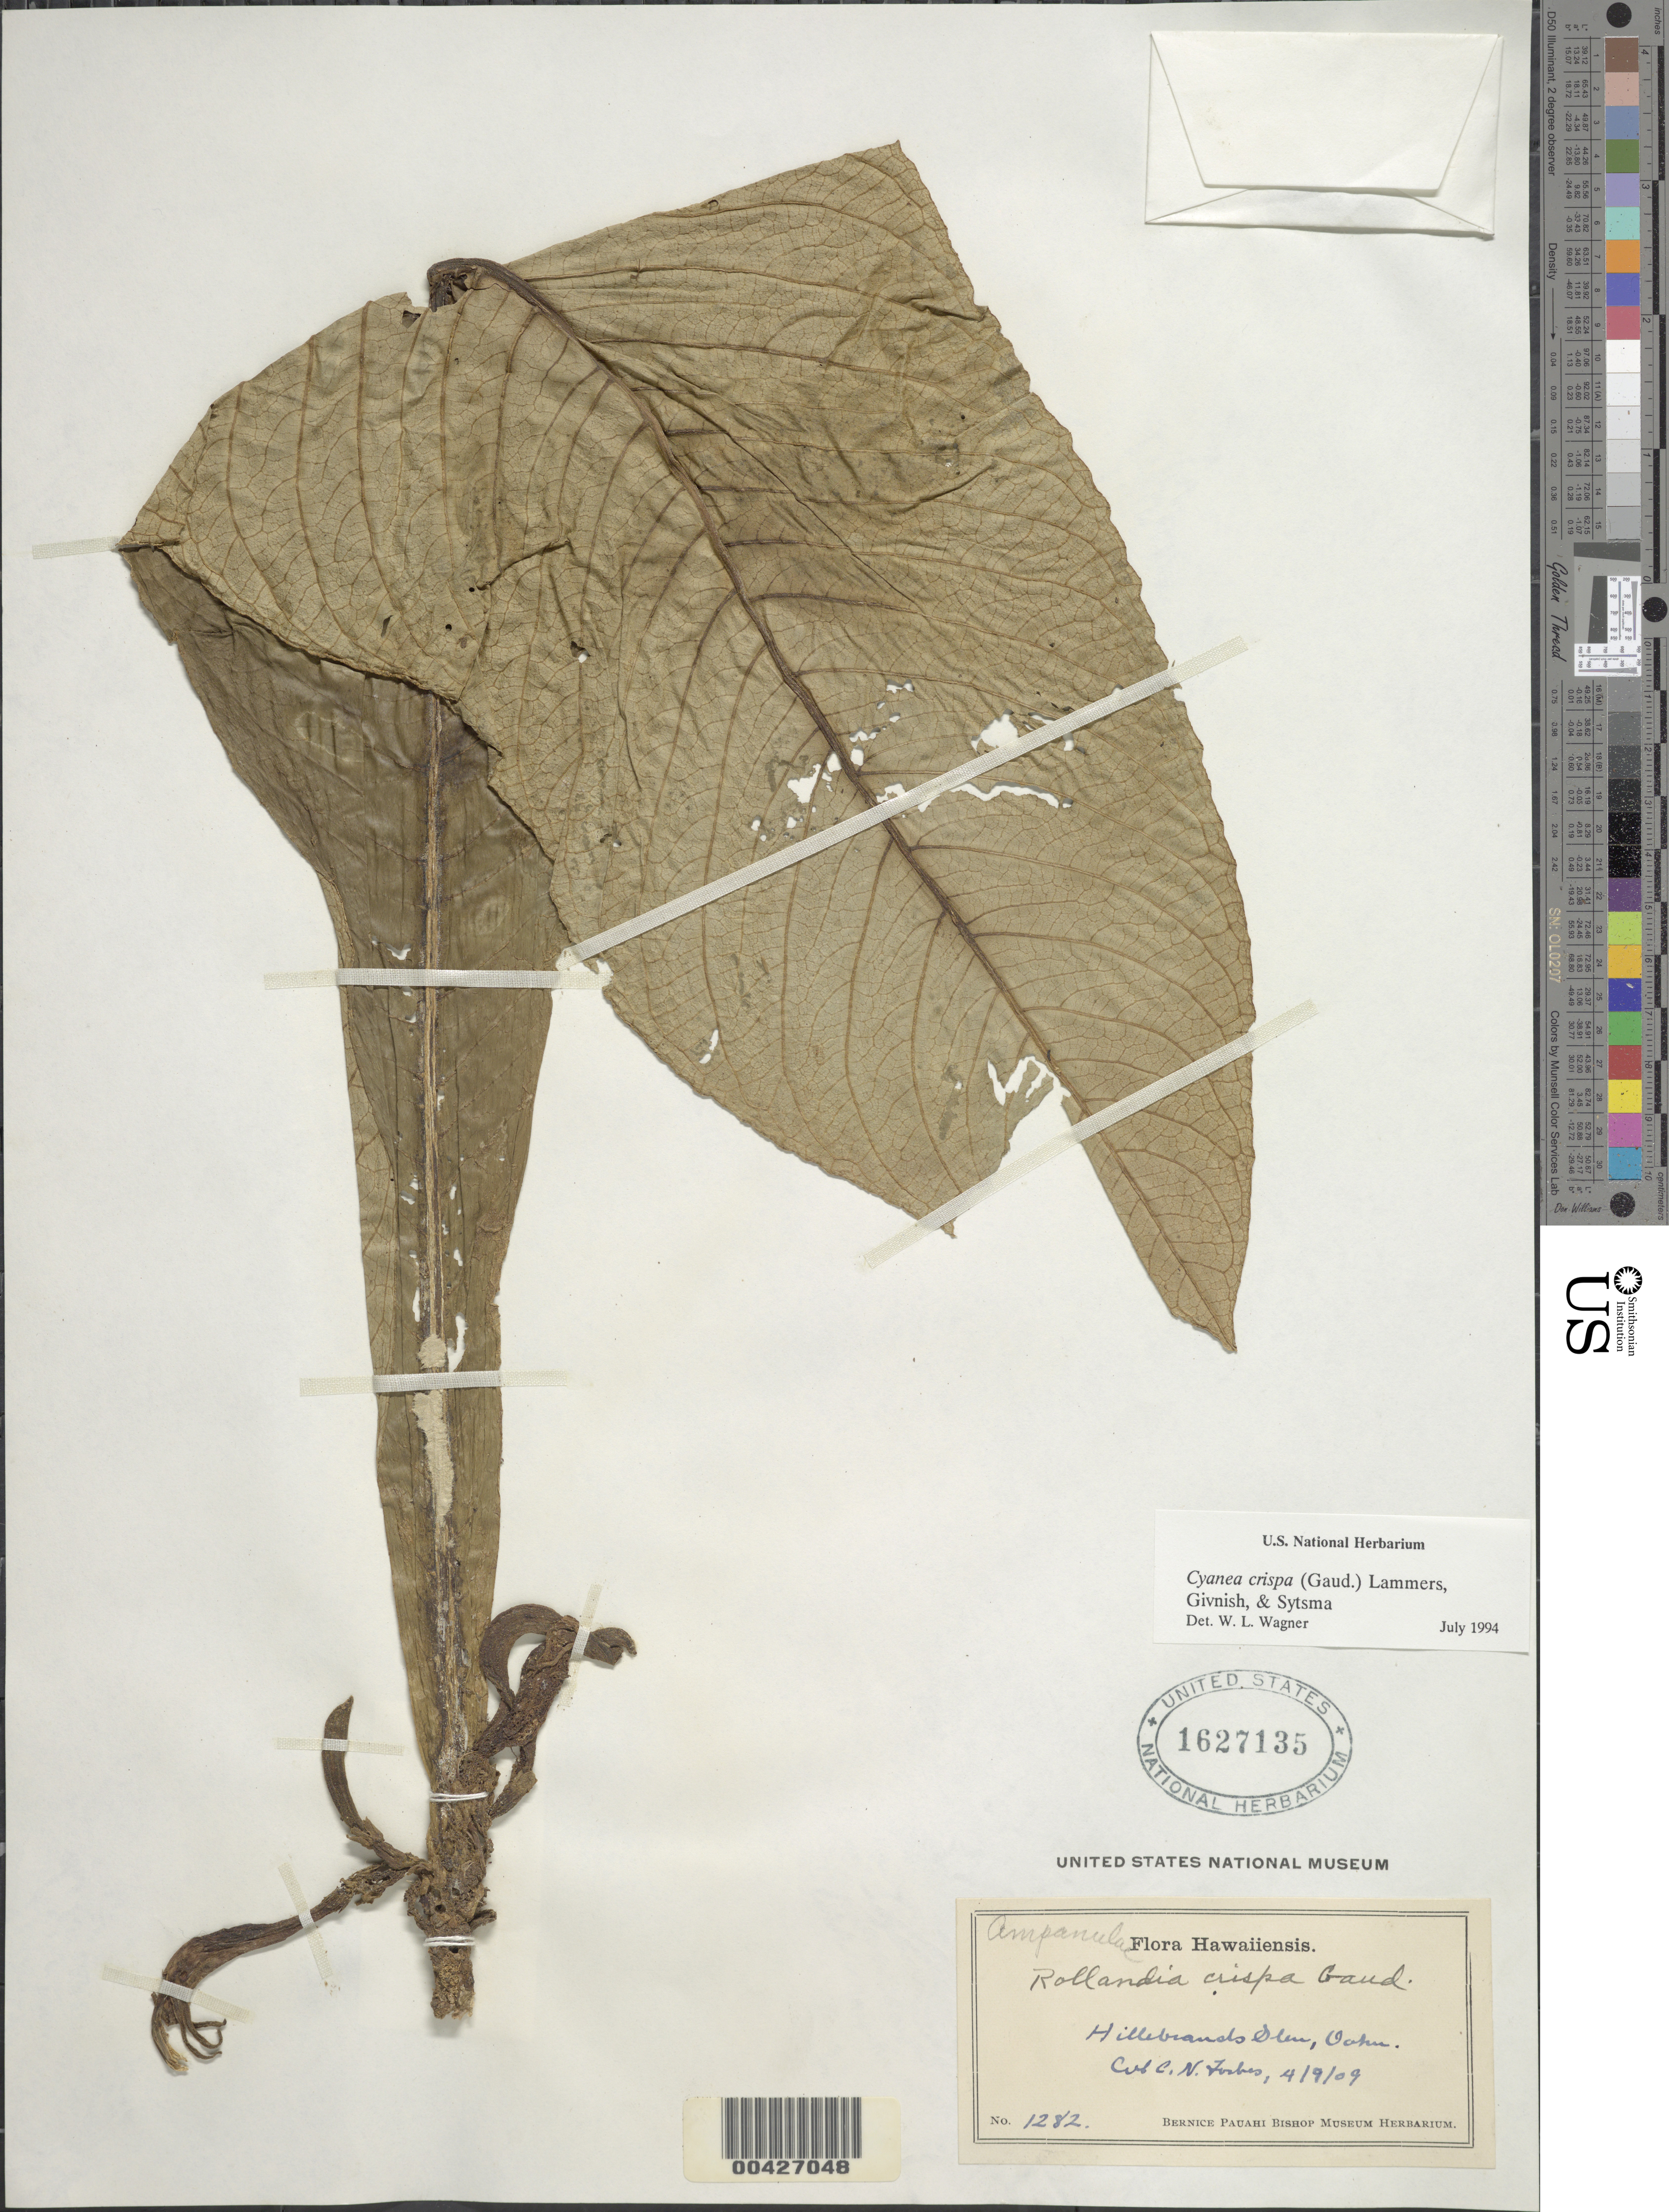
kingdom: Plantae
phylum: Tracheophyta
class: Magnoliopsida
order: Asterales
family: Campanulaceae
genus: Cyanea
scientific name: Cyanea crispa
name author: (Gaudich.) Lammers et al.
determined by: Wagner, W. L., (BOT), Smithsonian Institution - National Museum of Natural History (UNITED STATES)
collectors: C. N. Forbes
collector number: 1282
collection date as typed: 9 Apr 1909 or 4 Sep 1909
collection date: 1909-04-09 or 1909-09-04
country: United States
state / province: Hawaii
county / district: Honolulu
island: Oahu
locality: Hillebrands Glen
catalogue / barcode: US 1627135